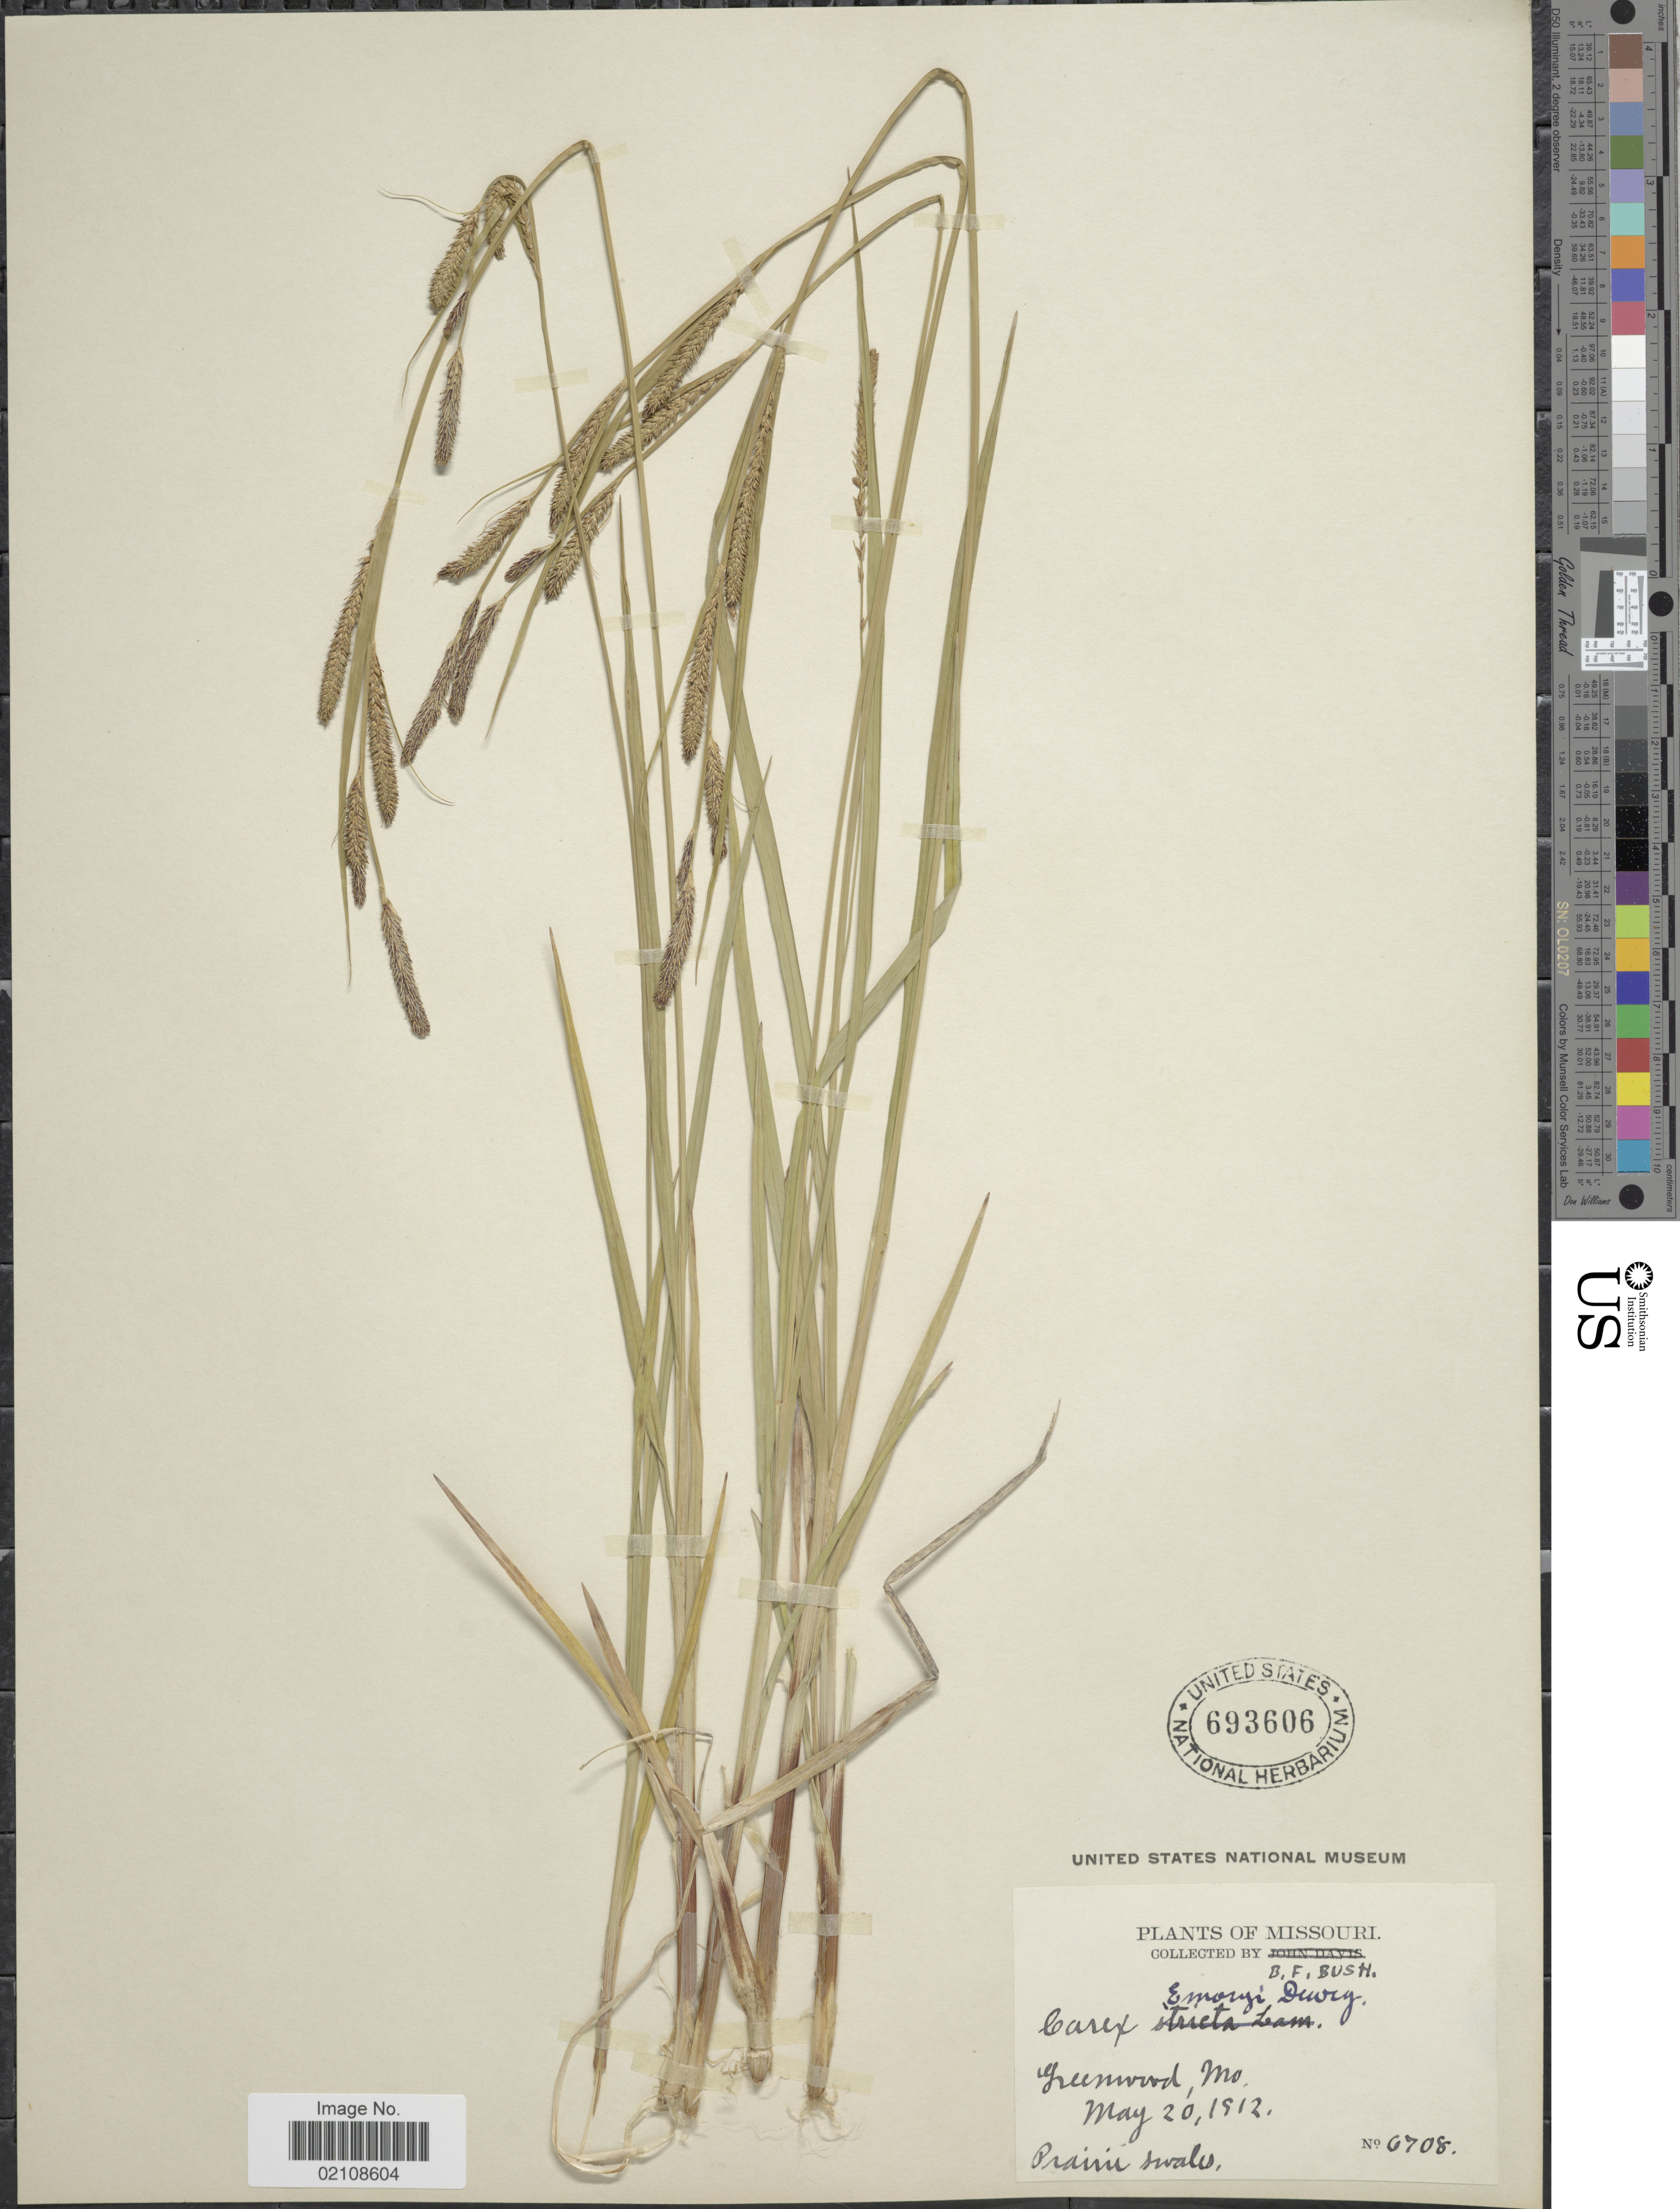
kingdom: Plantae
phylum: Tracheophyta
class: Liliopsida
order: Poales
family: Cyperaceae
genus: Carex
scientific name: Carex emoryi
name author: Dewey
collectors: B. F. Bush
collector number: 6708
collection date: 1912-05-20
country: United States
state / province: Missouri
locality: Greenwood, prairie woods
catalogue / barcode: US 693606